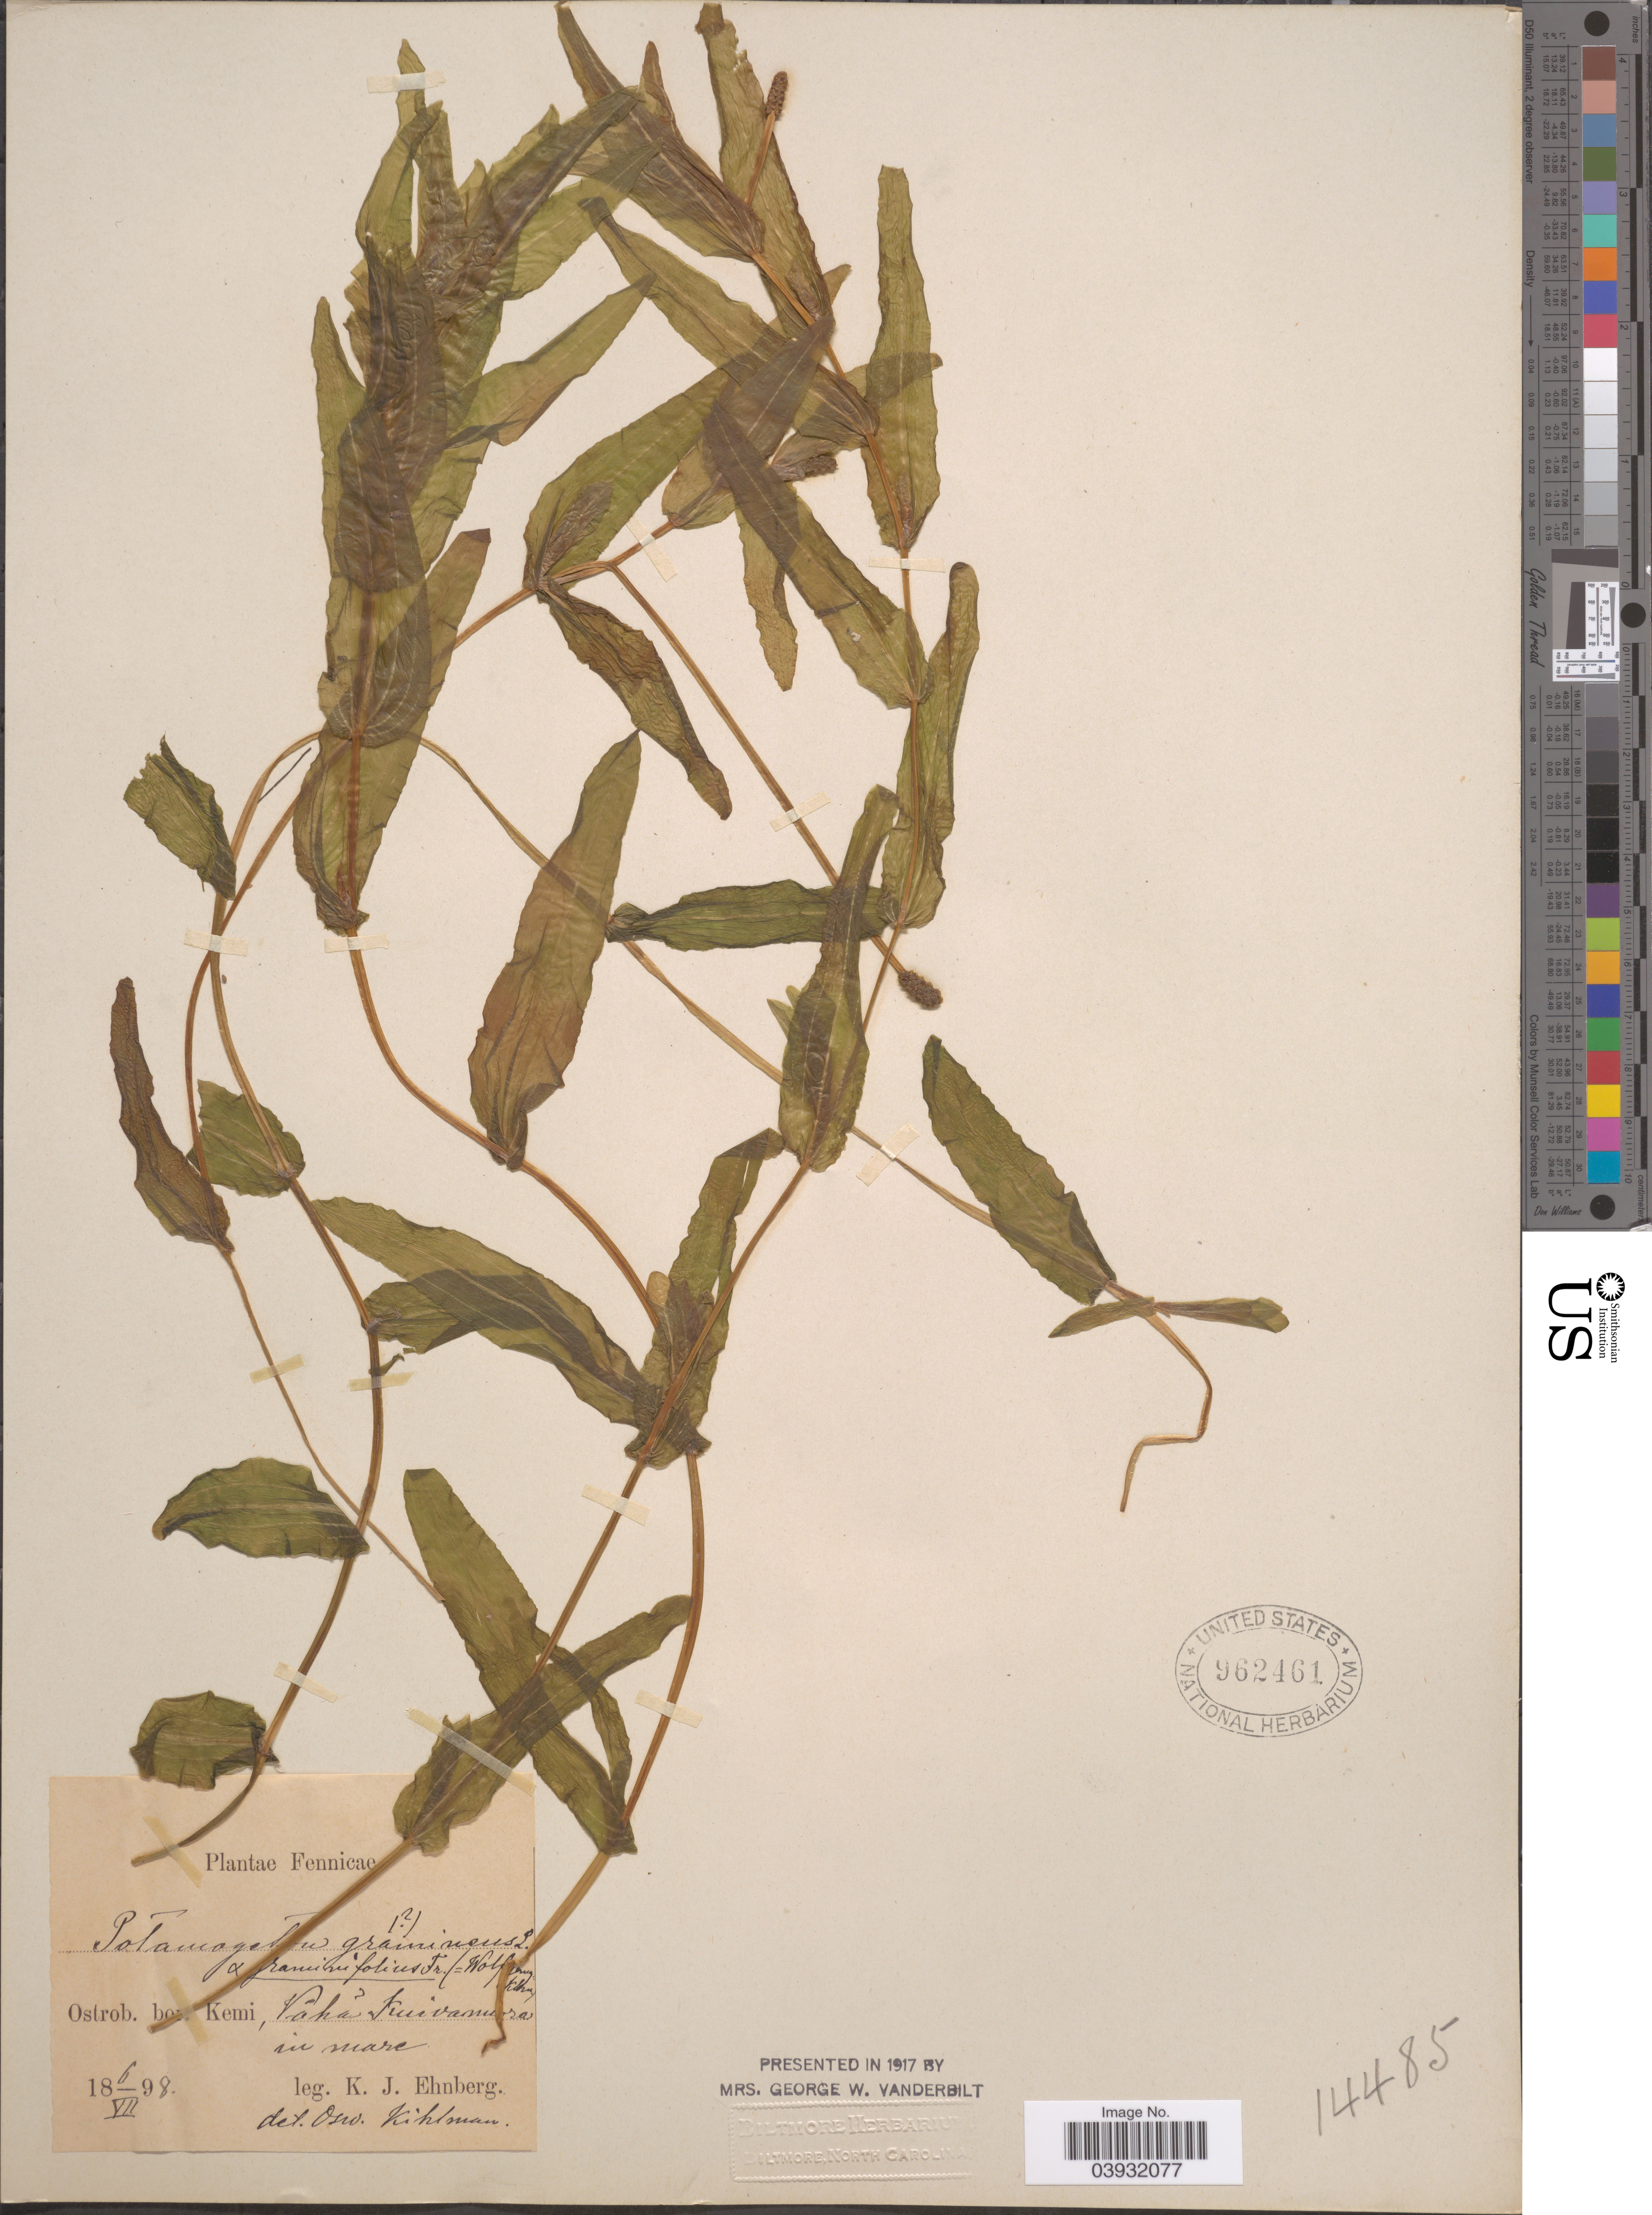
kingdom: Plantae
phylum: Tracheophyta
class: Liliopsida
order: Alismatales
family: Potamogetonaceae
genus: Potamogeton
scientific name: Potamogeton gramineus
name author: L.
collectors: K. Ehnberg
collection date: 1898-07-06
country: Finland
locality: Fennicae. Ostrob. bor. Kemi, Vakã.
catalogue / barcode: US 962461